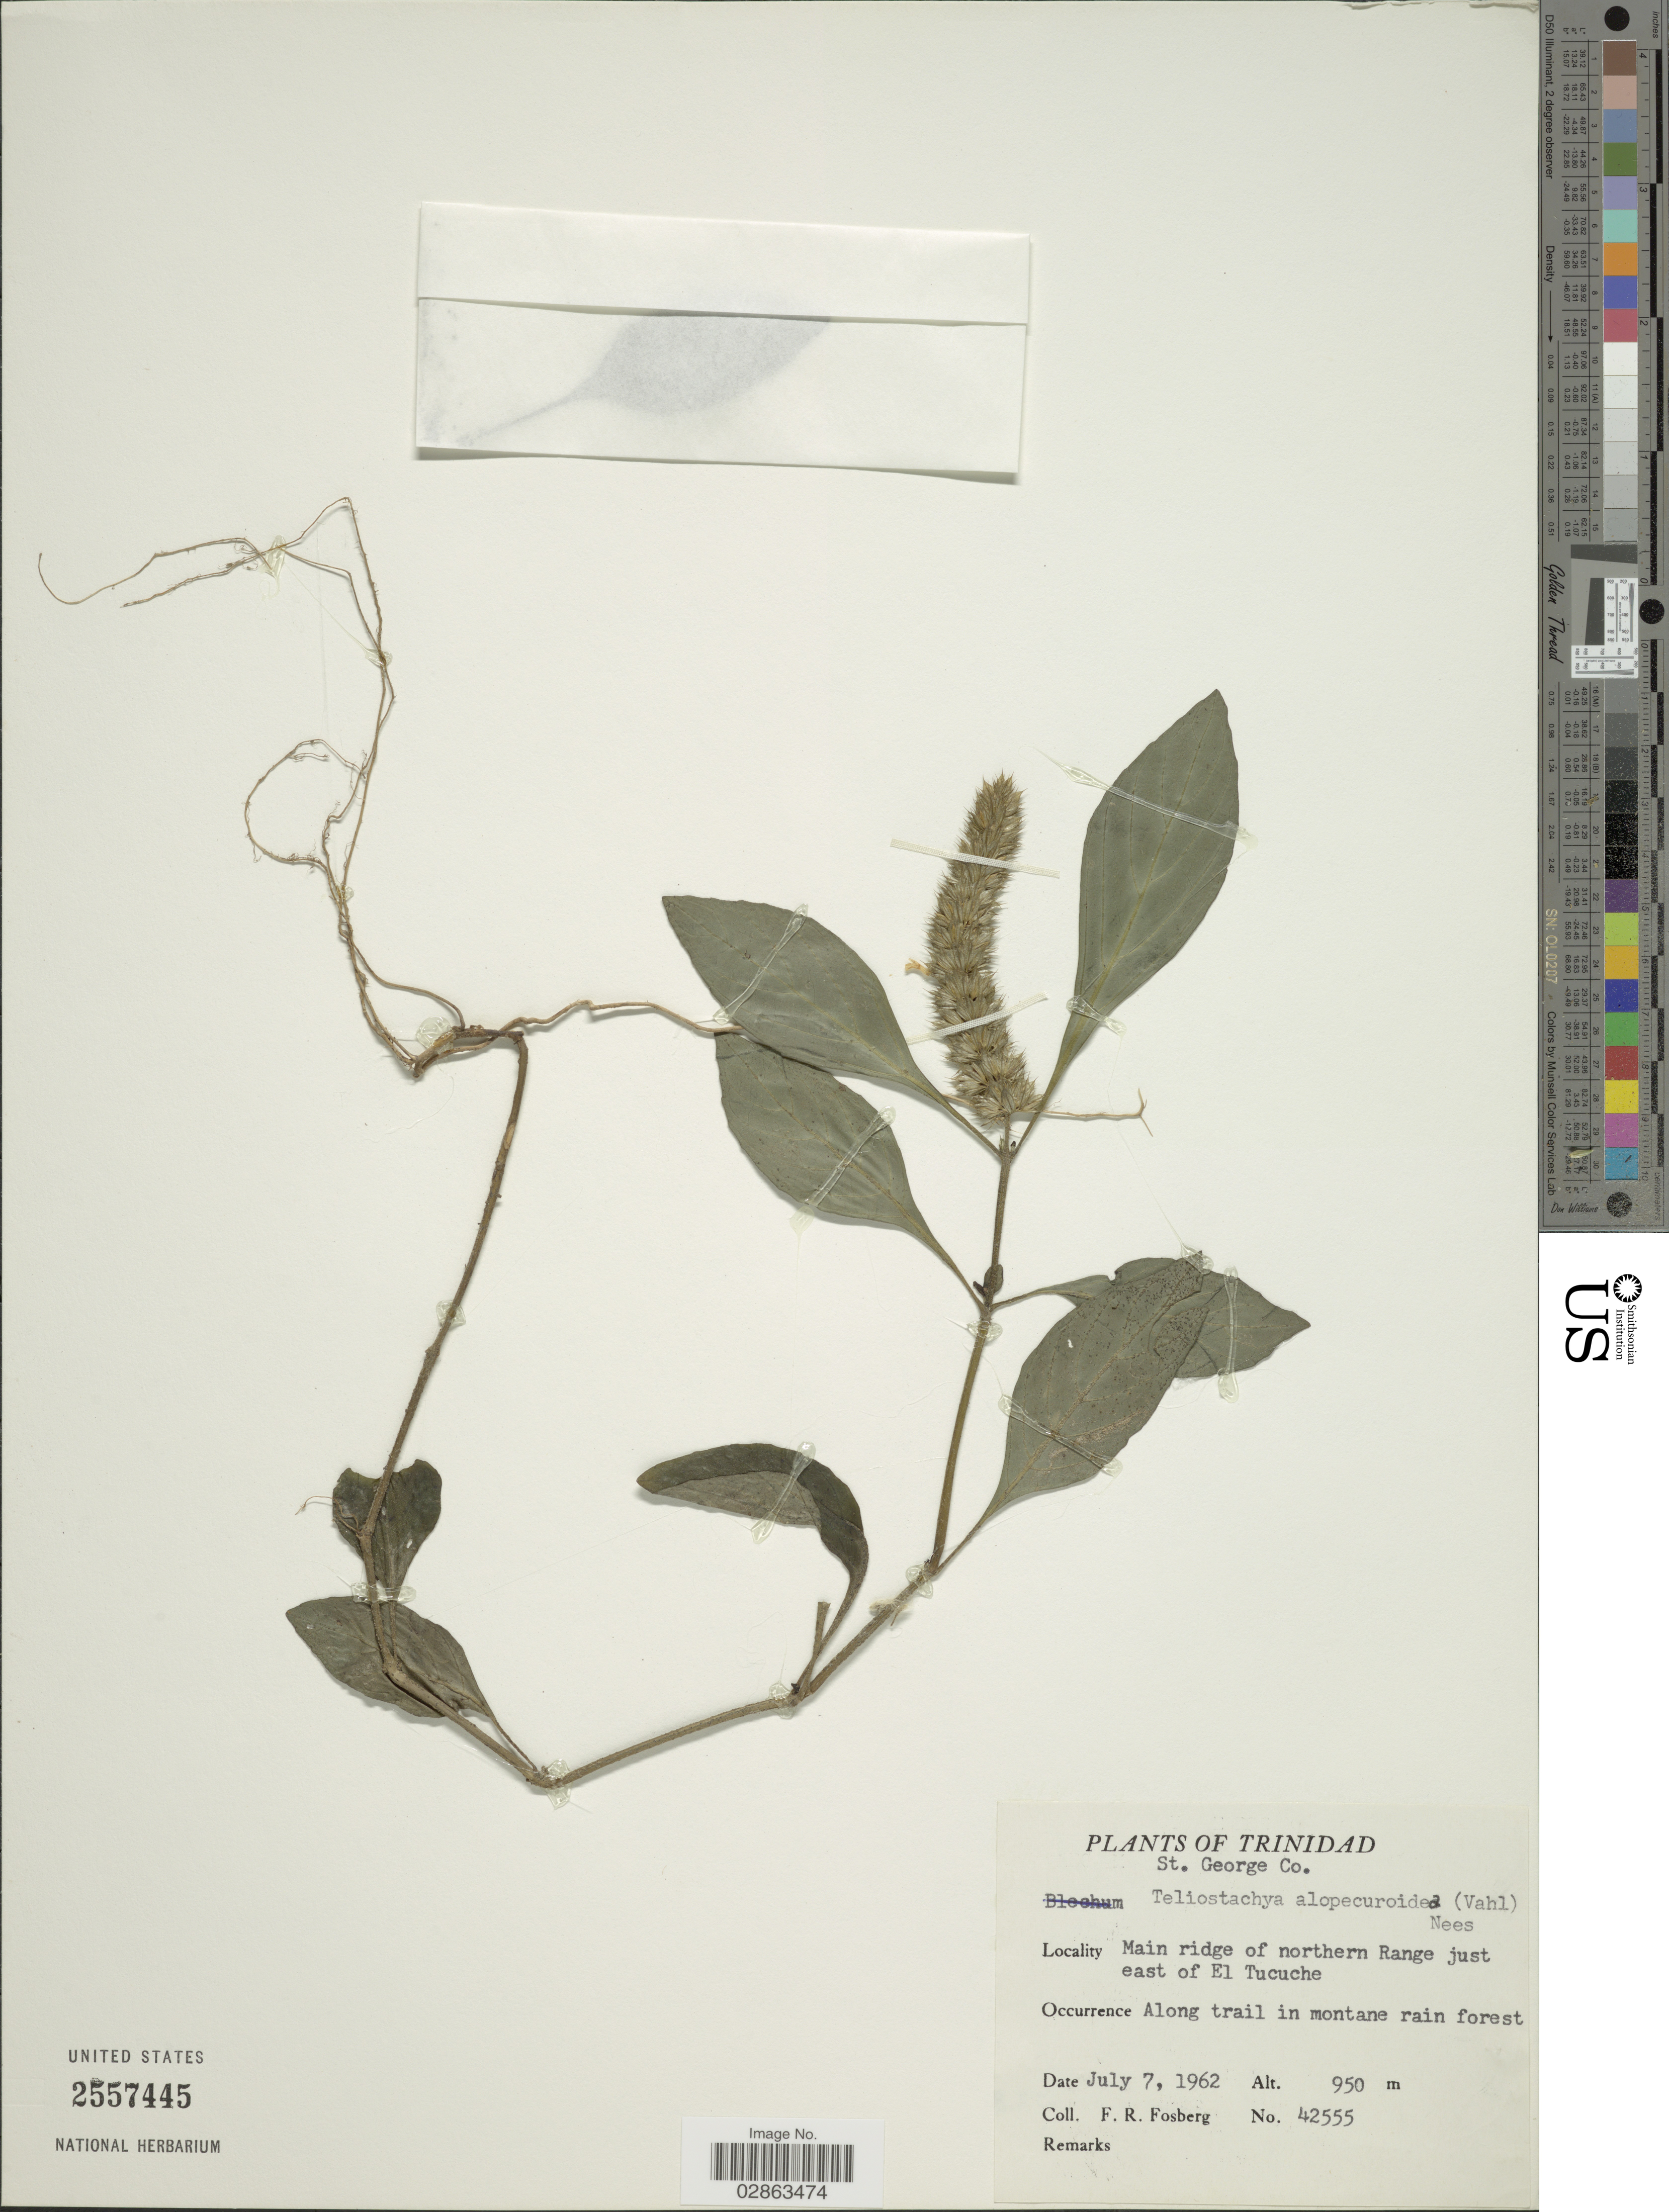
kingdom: Plantae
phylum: Tracheophyta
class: Magnoliopsida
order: Lamiales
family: Acanthaceae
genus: Teliostachya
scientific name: Teliostachya alopecuroidea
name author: (Vahl) Nees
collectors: F. R. Fosberg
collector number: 42555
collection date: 1962-07-07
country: Trinidad and Tobago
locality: Trinidad. St. George Co. Main ridge of Northern Range just east of El Tucuche.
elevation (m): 950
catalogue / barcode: US 2557445